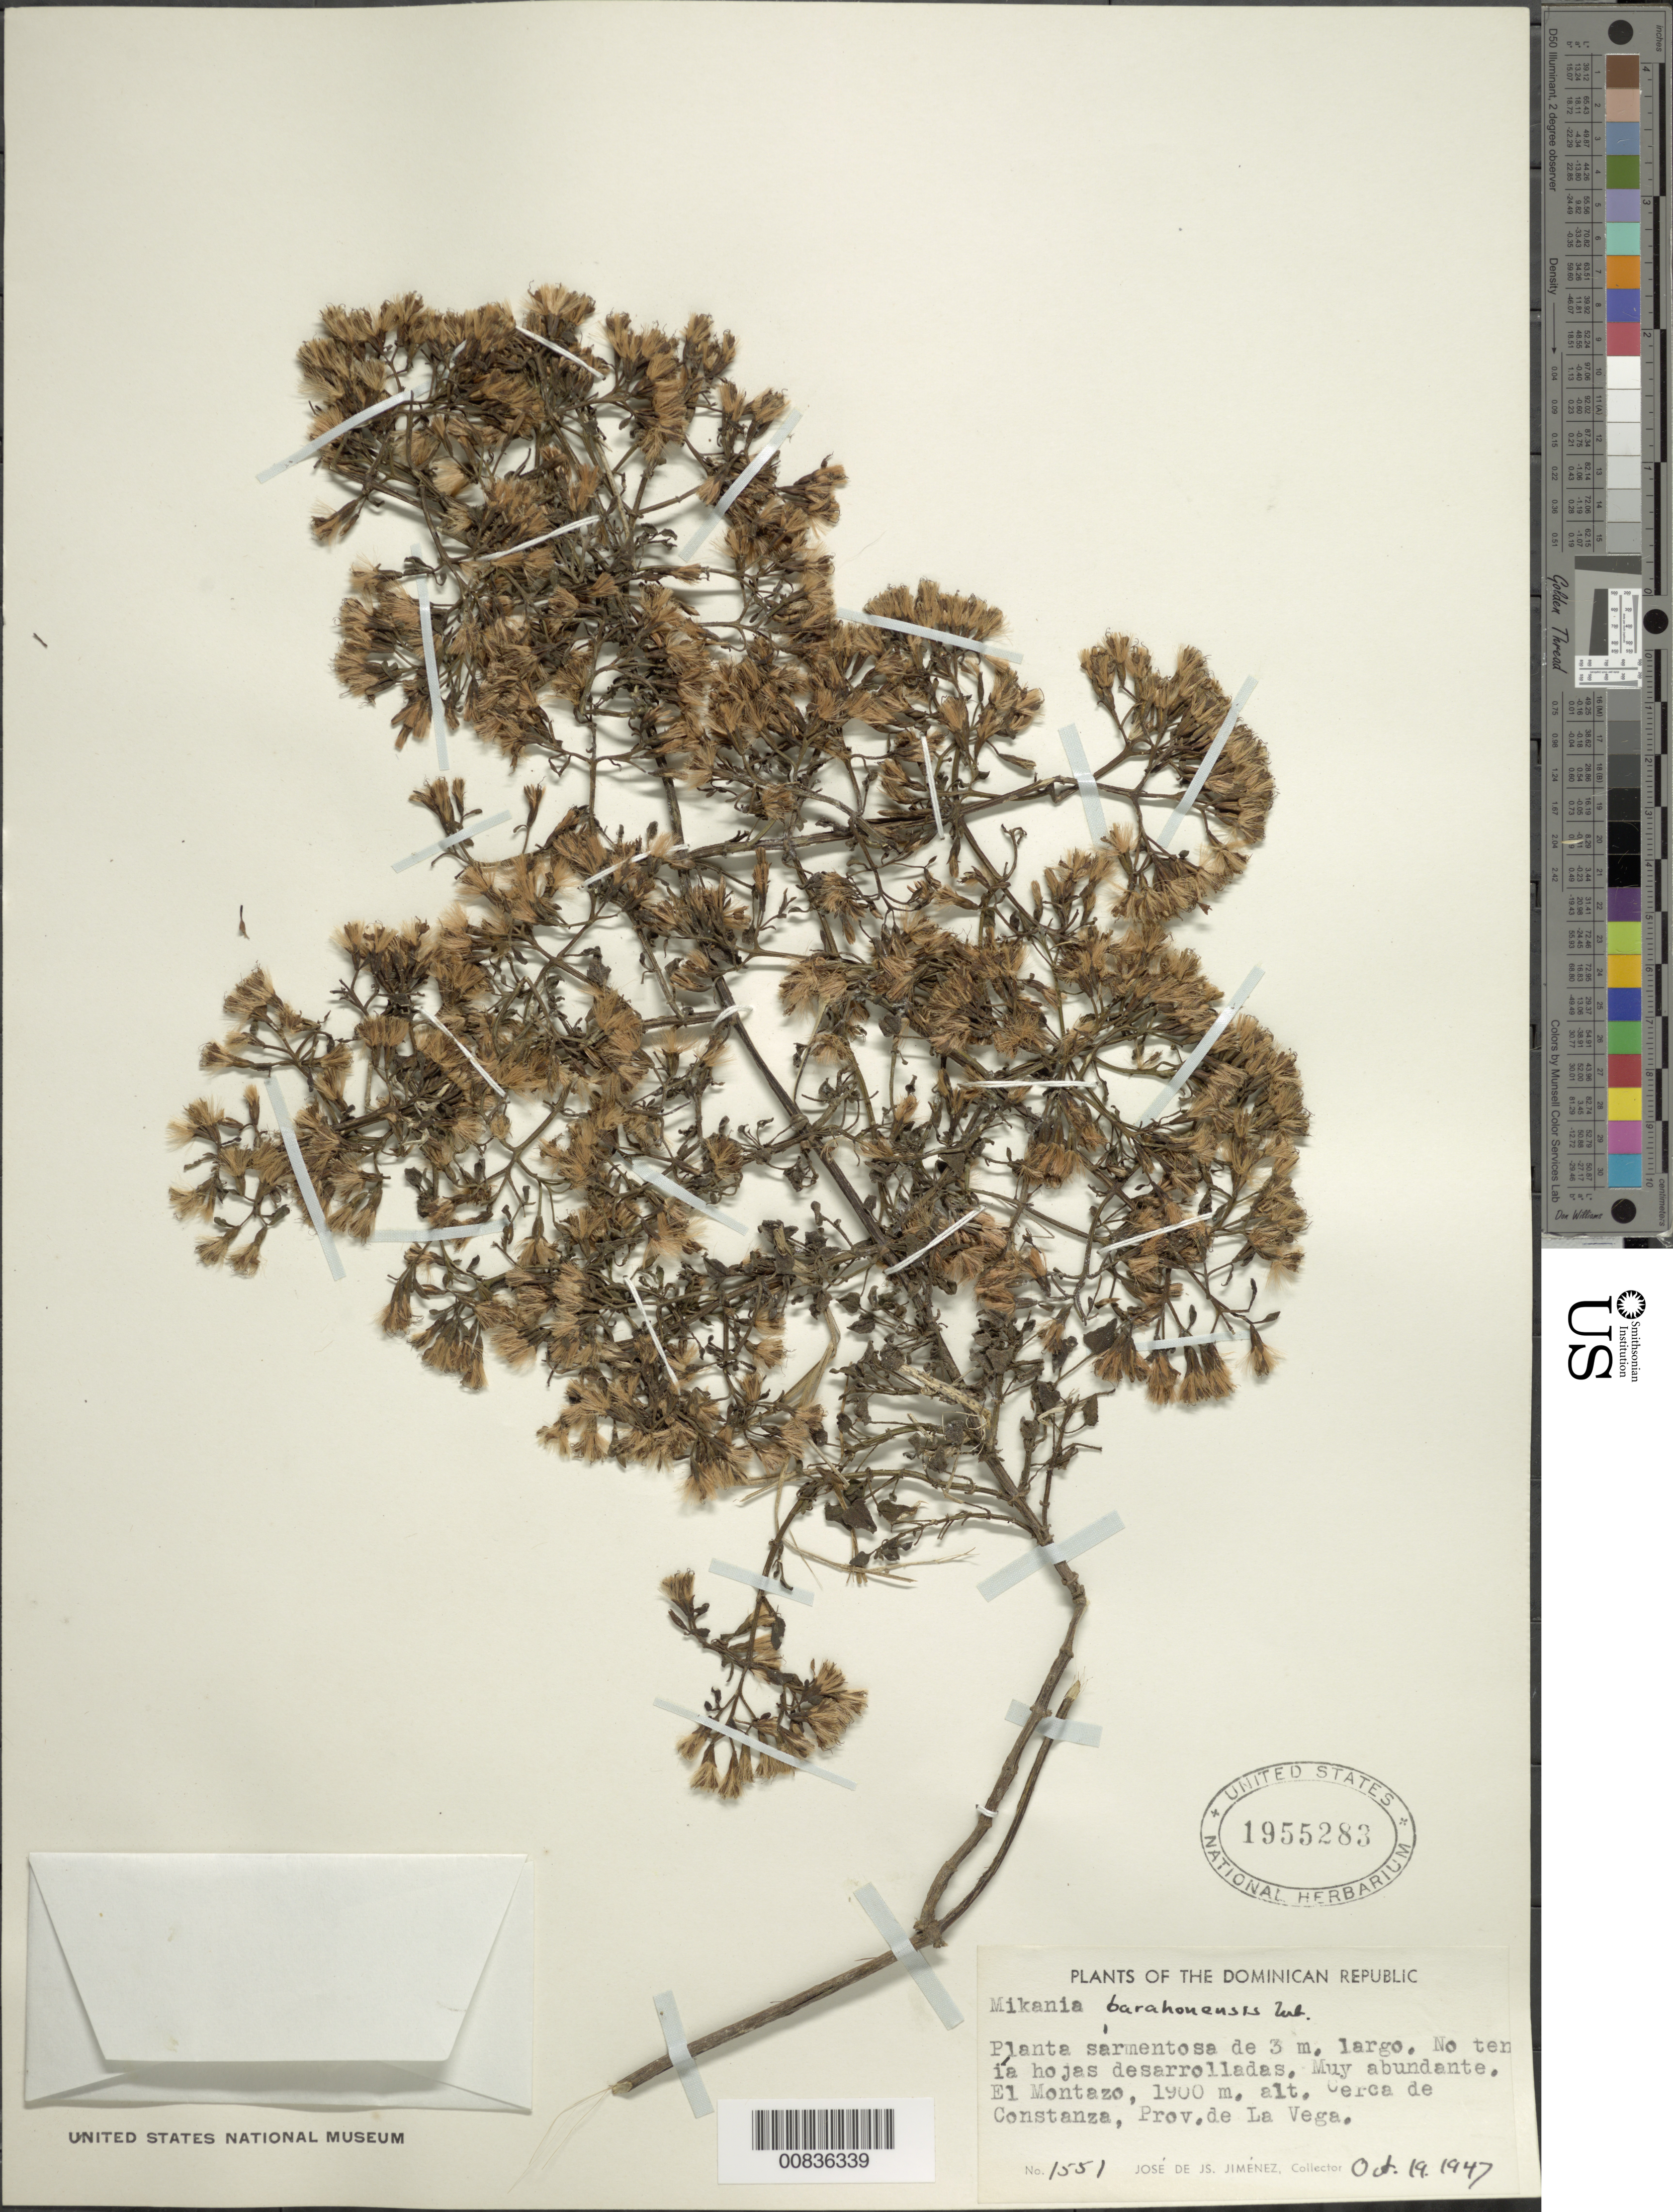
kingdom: Plantae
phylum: Tracheophyta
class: Magnoliopsida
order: Asterales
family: Asteraceae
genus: Mikania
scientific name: Mikania barahonensis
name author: Urb.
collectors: J. J. Jiménez Almonte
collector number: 1551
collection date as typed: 19 Oct 1947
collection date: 1947-10-19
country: Dominican Republic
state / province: La Vega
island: Hispaniola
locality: El Montazo, cerca de Constanza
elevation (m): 1900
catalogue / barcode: US 1955283